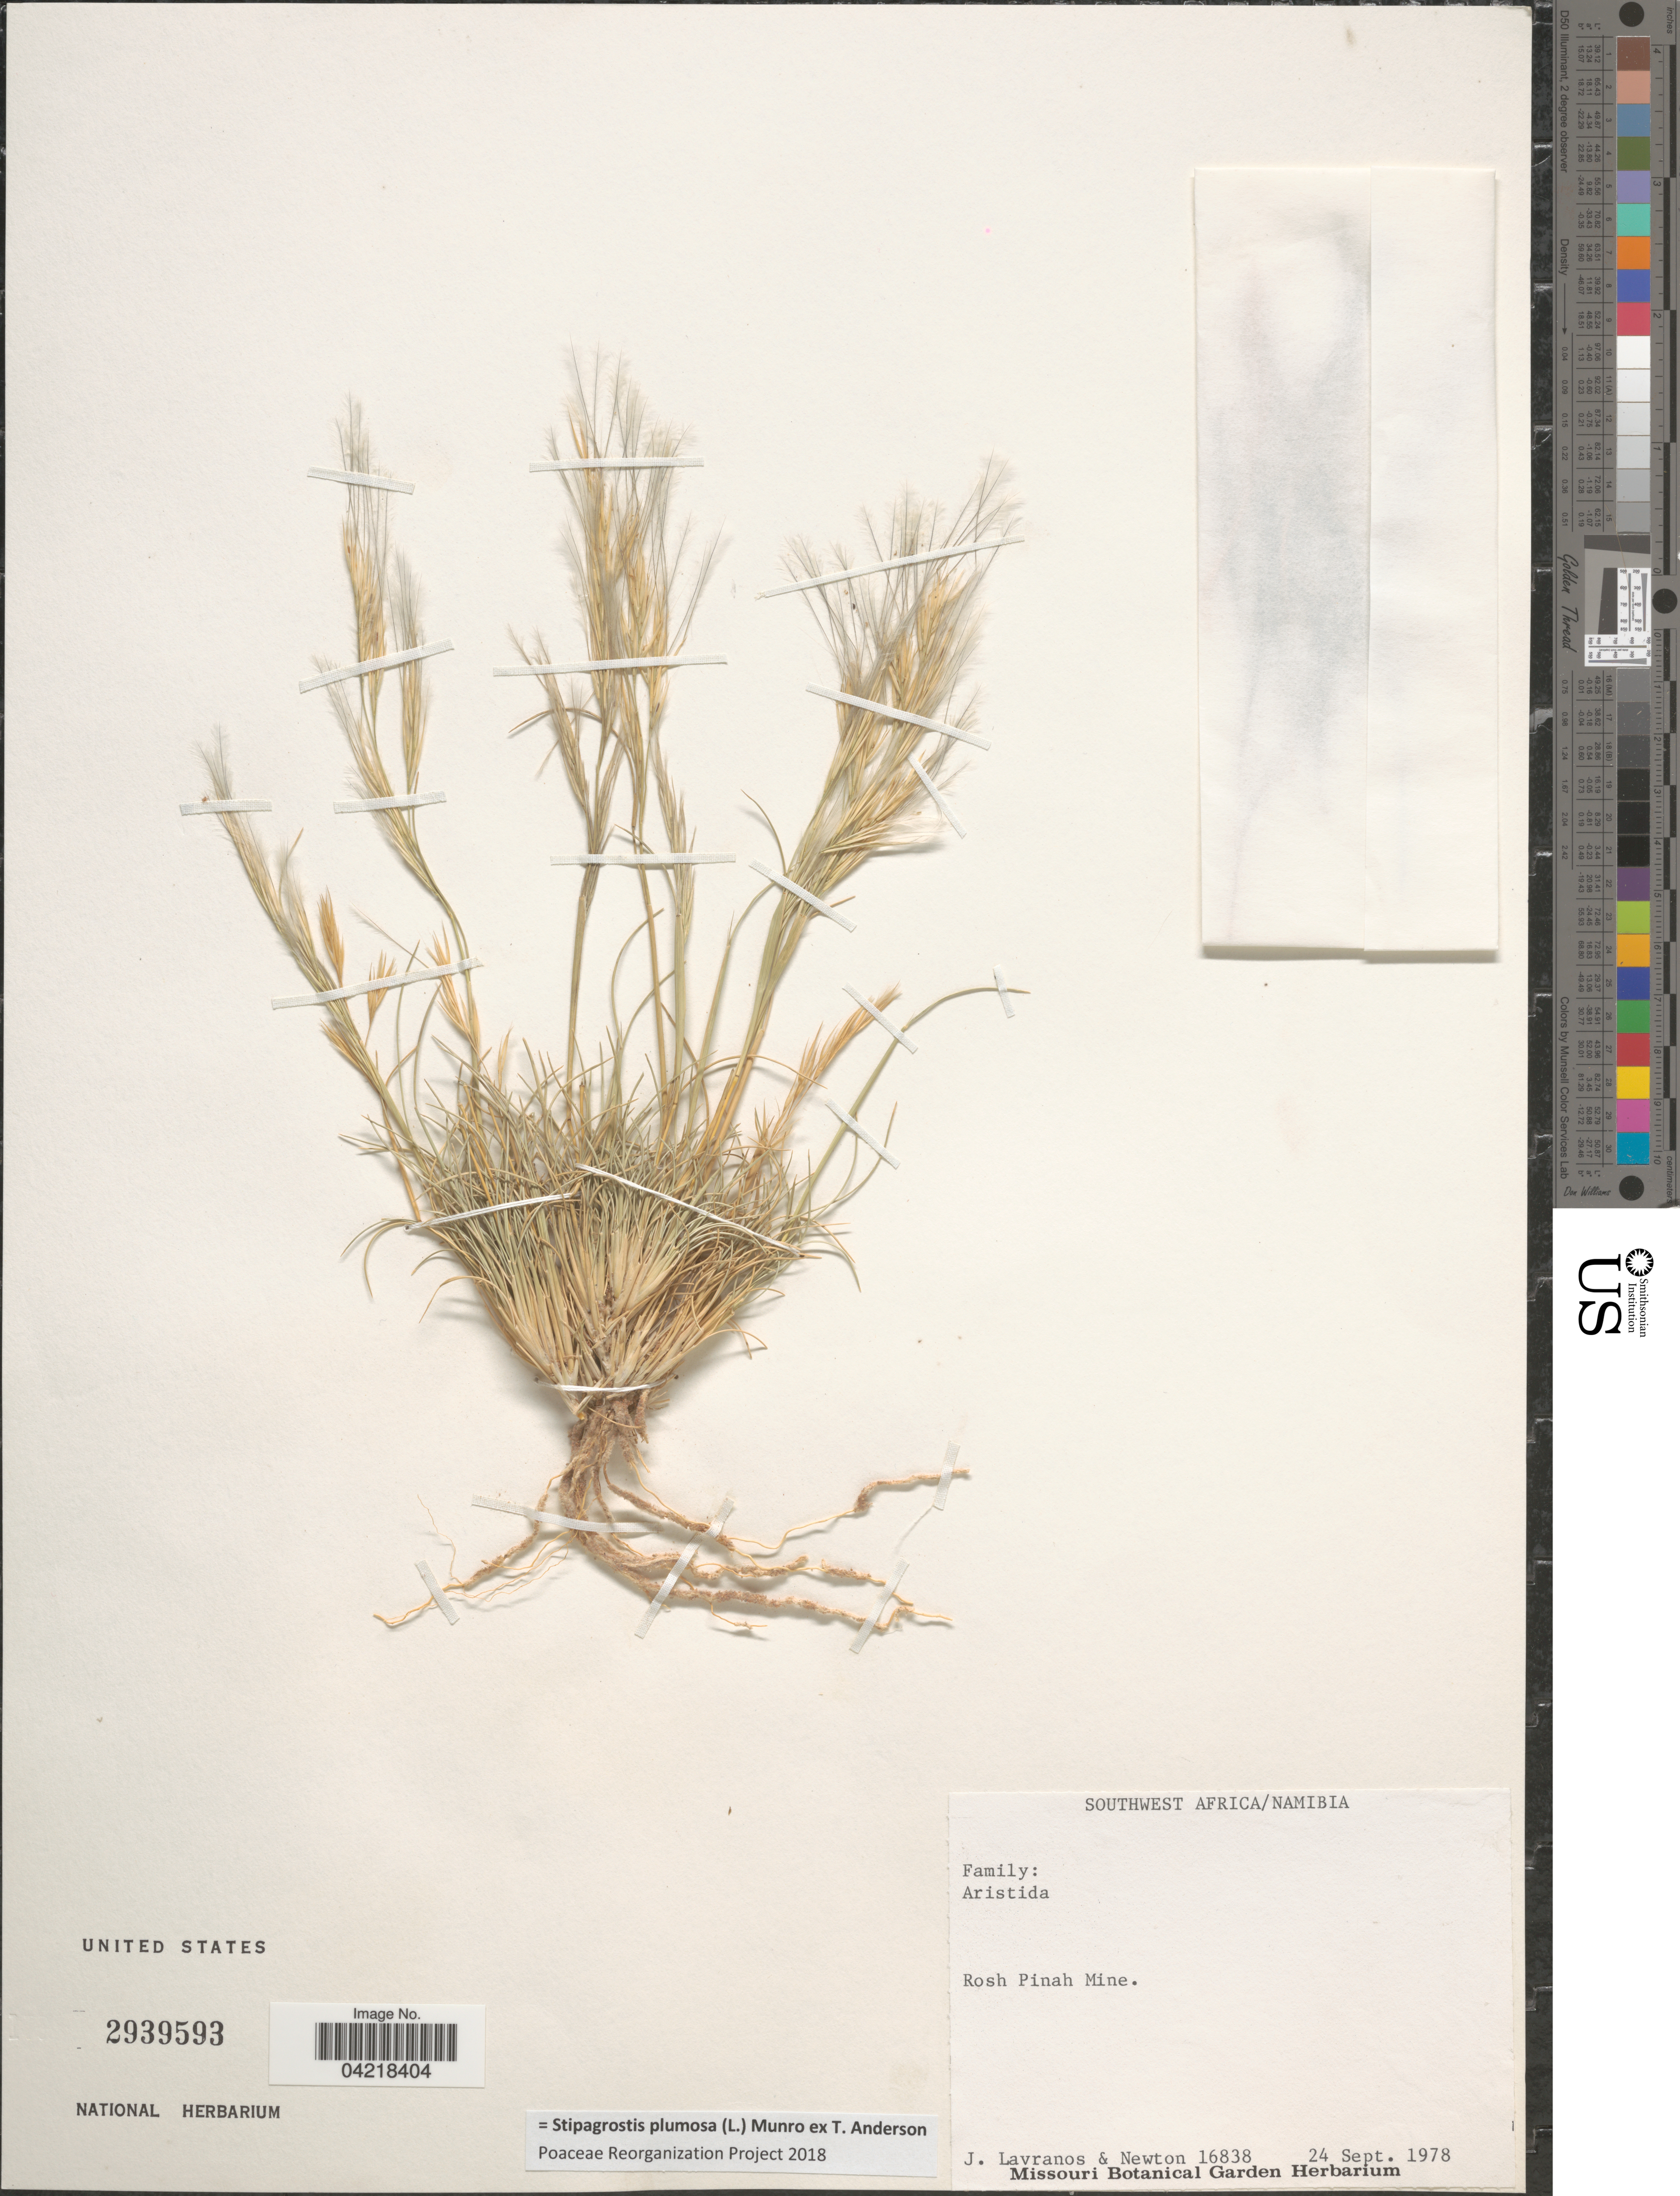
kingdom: Plantae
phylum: Tracheophyta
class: Liliopsida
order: Poales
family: Poaceae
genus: Stipagrostis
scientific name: Stipagrostis plumosa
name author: (L.) Munro ex T. Anderson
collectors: J. Lavranos & -. Newton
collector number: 16838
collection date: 1978-09-24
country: Namibia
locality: Southwest Africa. Rosh Pinah Mine.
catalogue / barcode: US 2939593